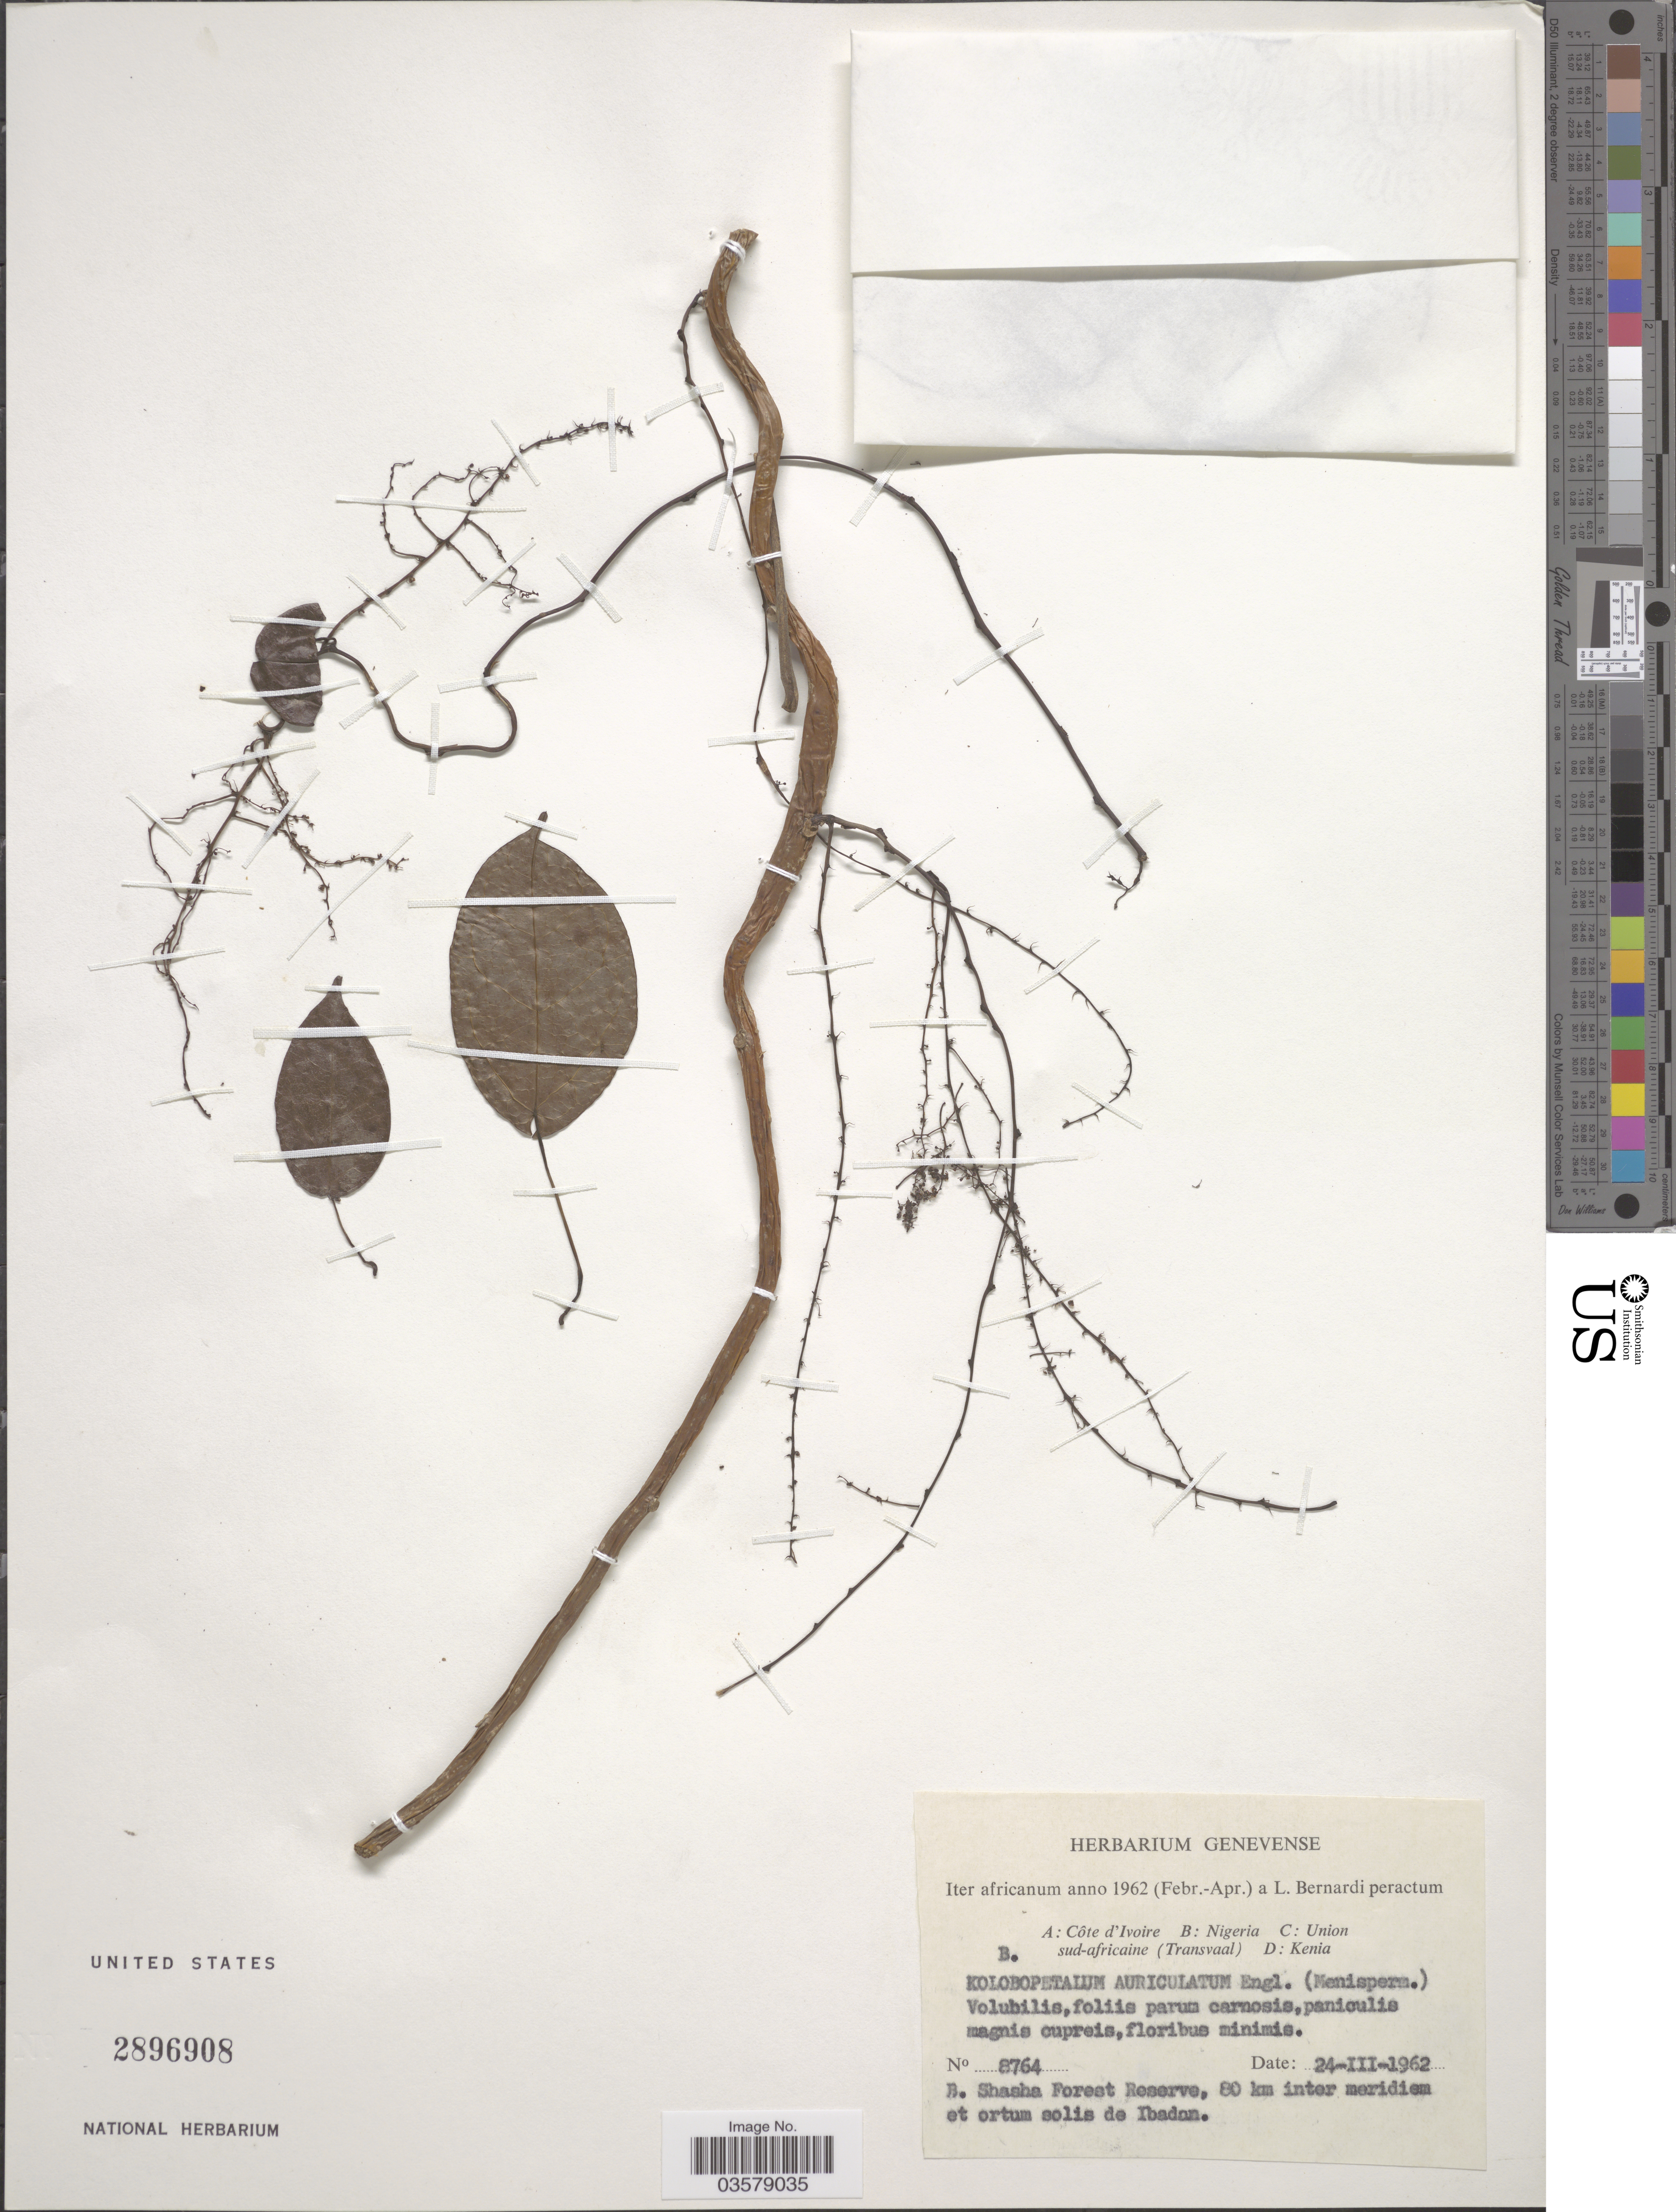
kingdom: Plantae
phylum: Tracheophyta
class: Magnoliopsida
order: Ranunculales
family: Menispermaceae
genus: Kolobopetalum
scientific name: Kolobopetalum auriculatum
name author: Engl.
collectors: L. Bernardi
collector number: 8764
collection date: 1962-03-24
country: Nigeria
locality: Shasha Forest Reserve, 80 km iter meridiem et ortum solis de Ibadan.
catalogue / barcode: US 2896908